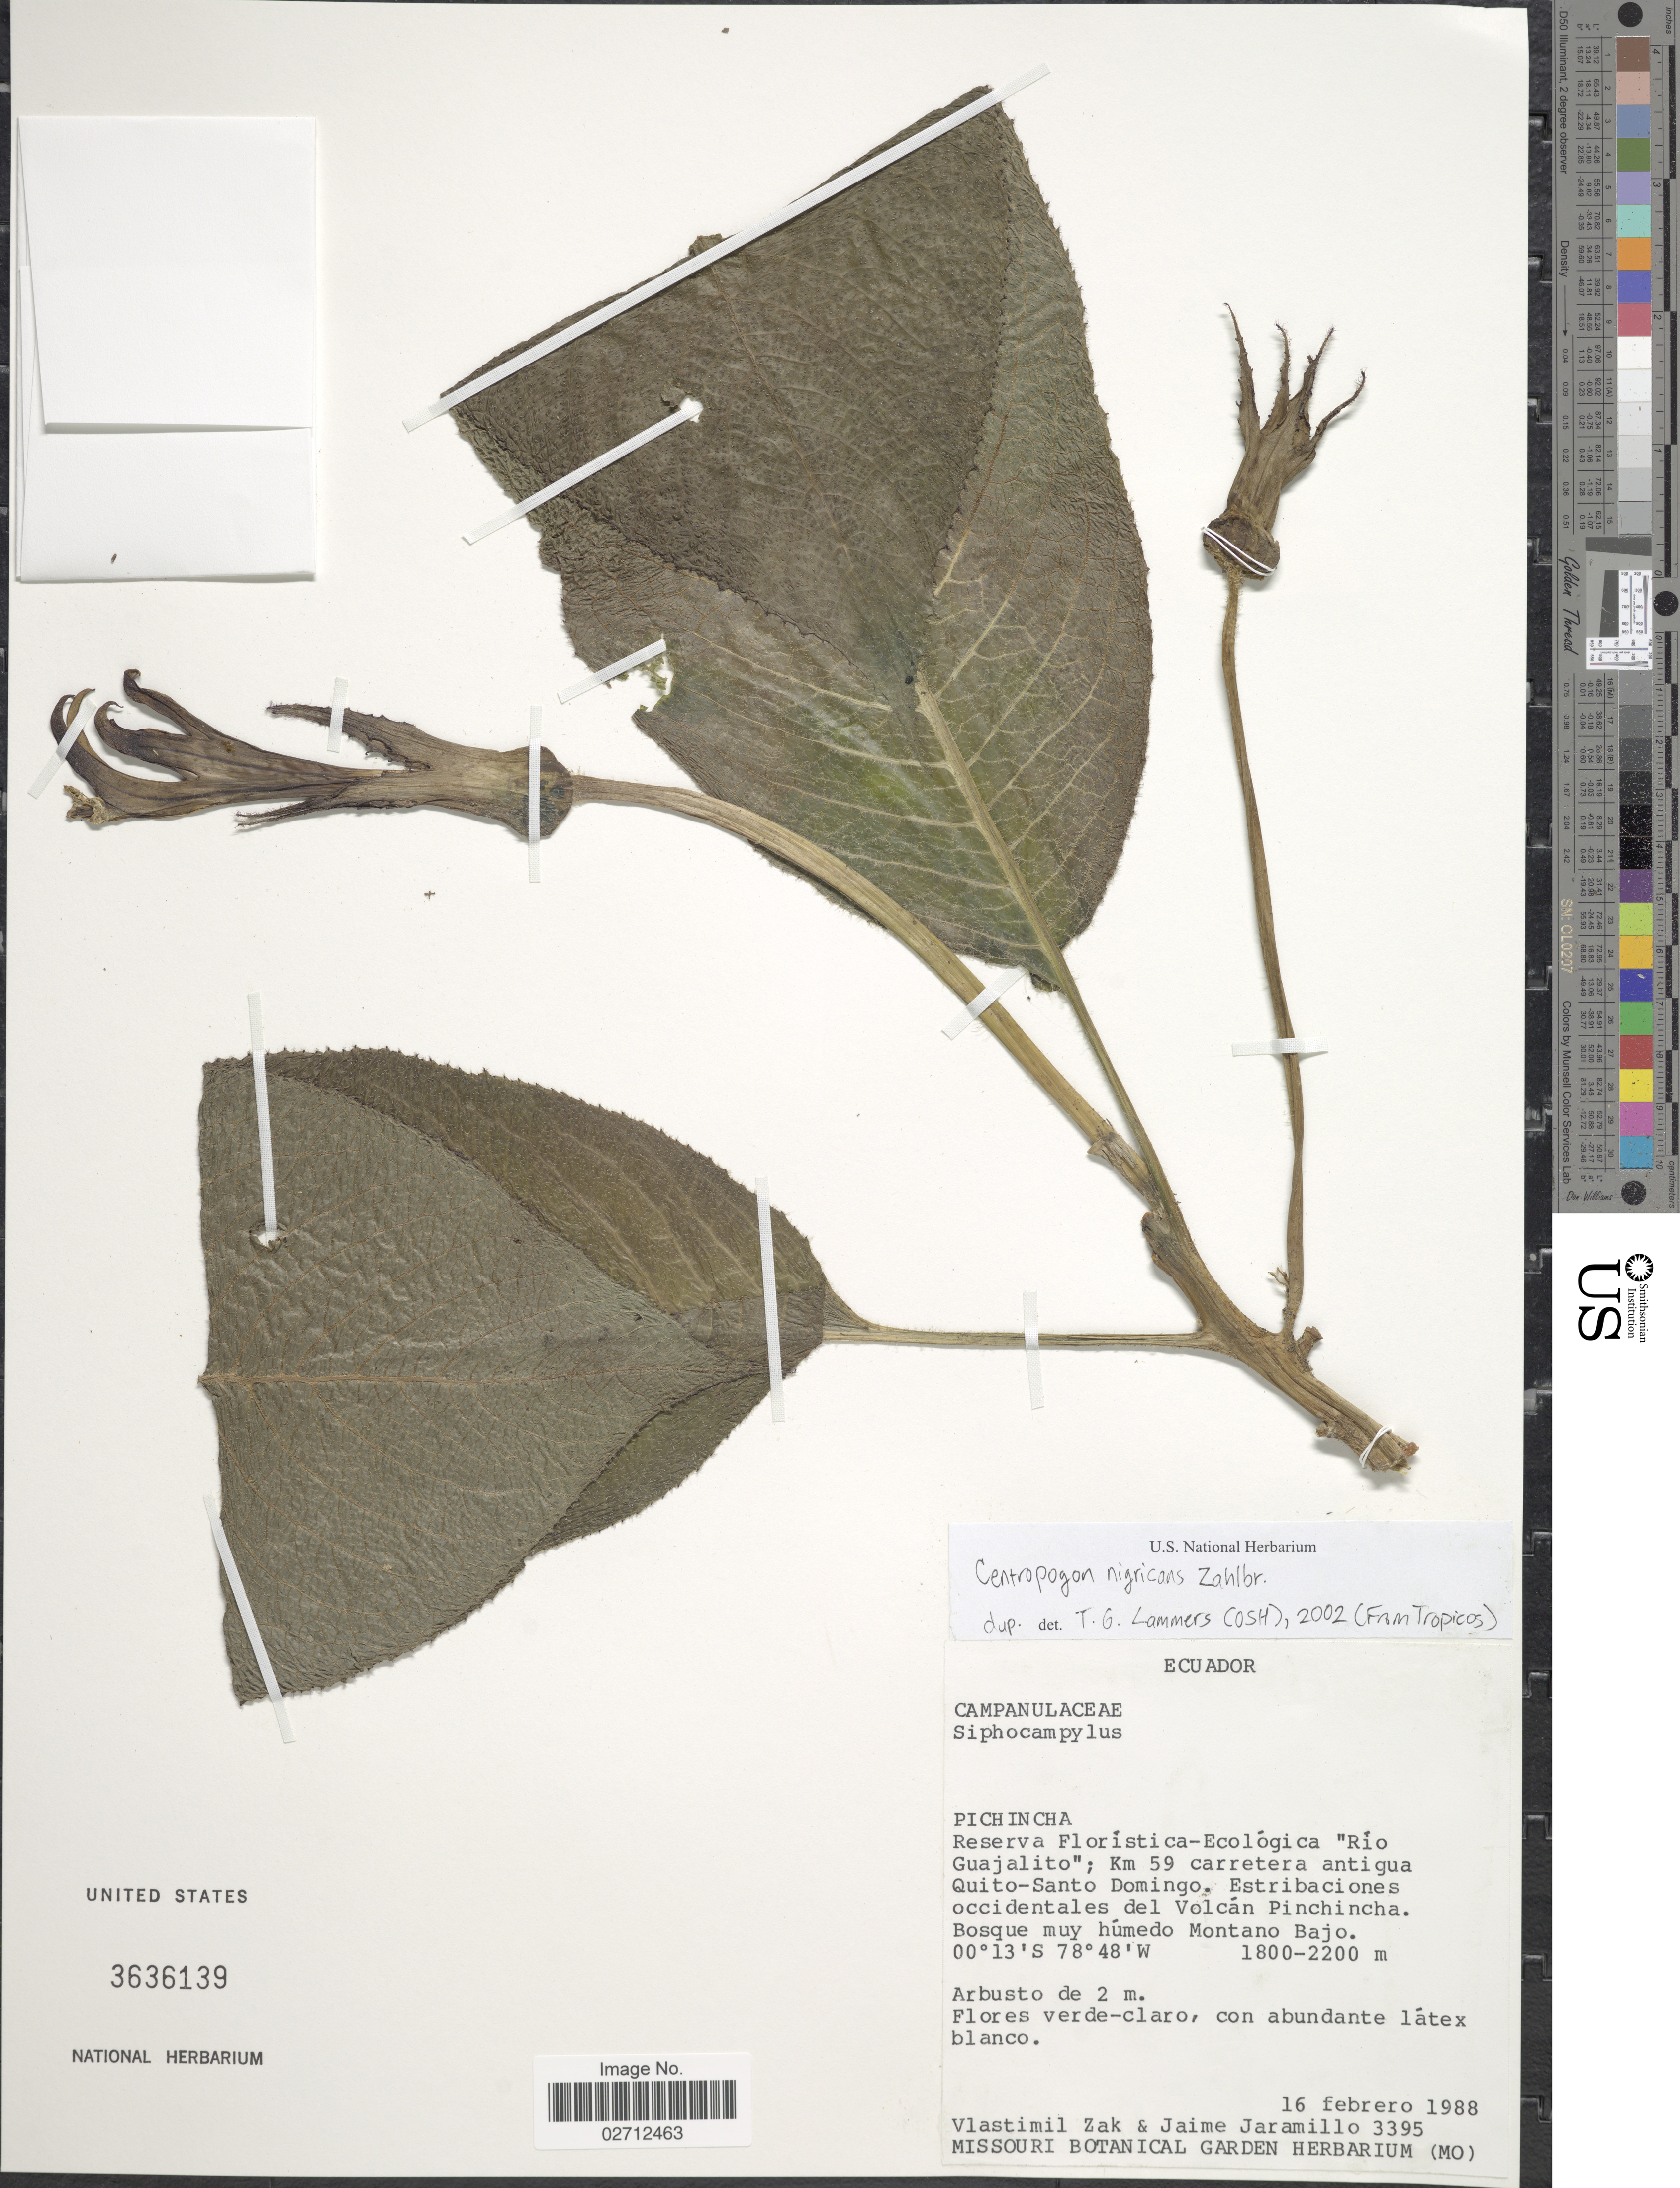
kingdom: Plantae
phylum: Tracheophyta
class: Magnoliopsida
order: Asterales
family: Campanulaceae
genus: Centropogon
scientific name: Centropogon nigricans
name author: Zahlbr.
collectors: V. Zak & J. Jaramillo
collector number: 3395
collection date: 1988-02-16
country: Ecuador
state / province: Pichincha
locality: Reserva Florística-Ecológica 'Rio Guajalito', Km 59 carretera antigua Quito-Santo Domingo. Estribaciones occidentales del Volcán Pinchinchina. Bosque muy húmedo Montano Bajo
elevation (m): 1800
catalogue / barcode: US 3636139